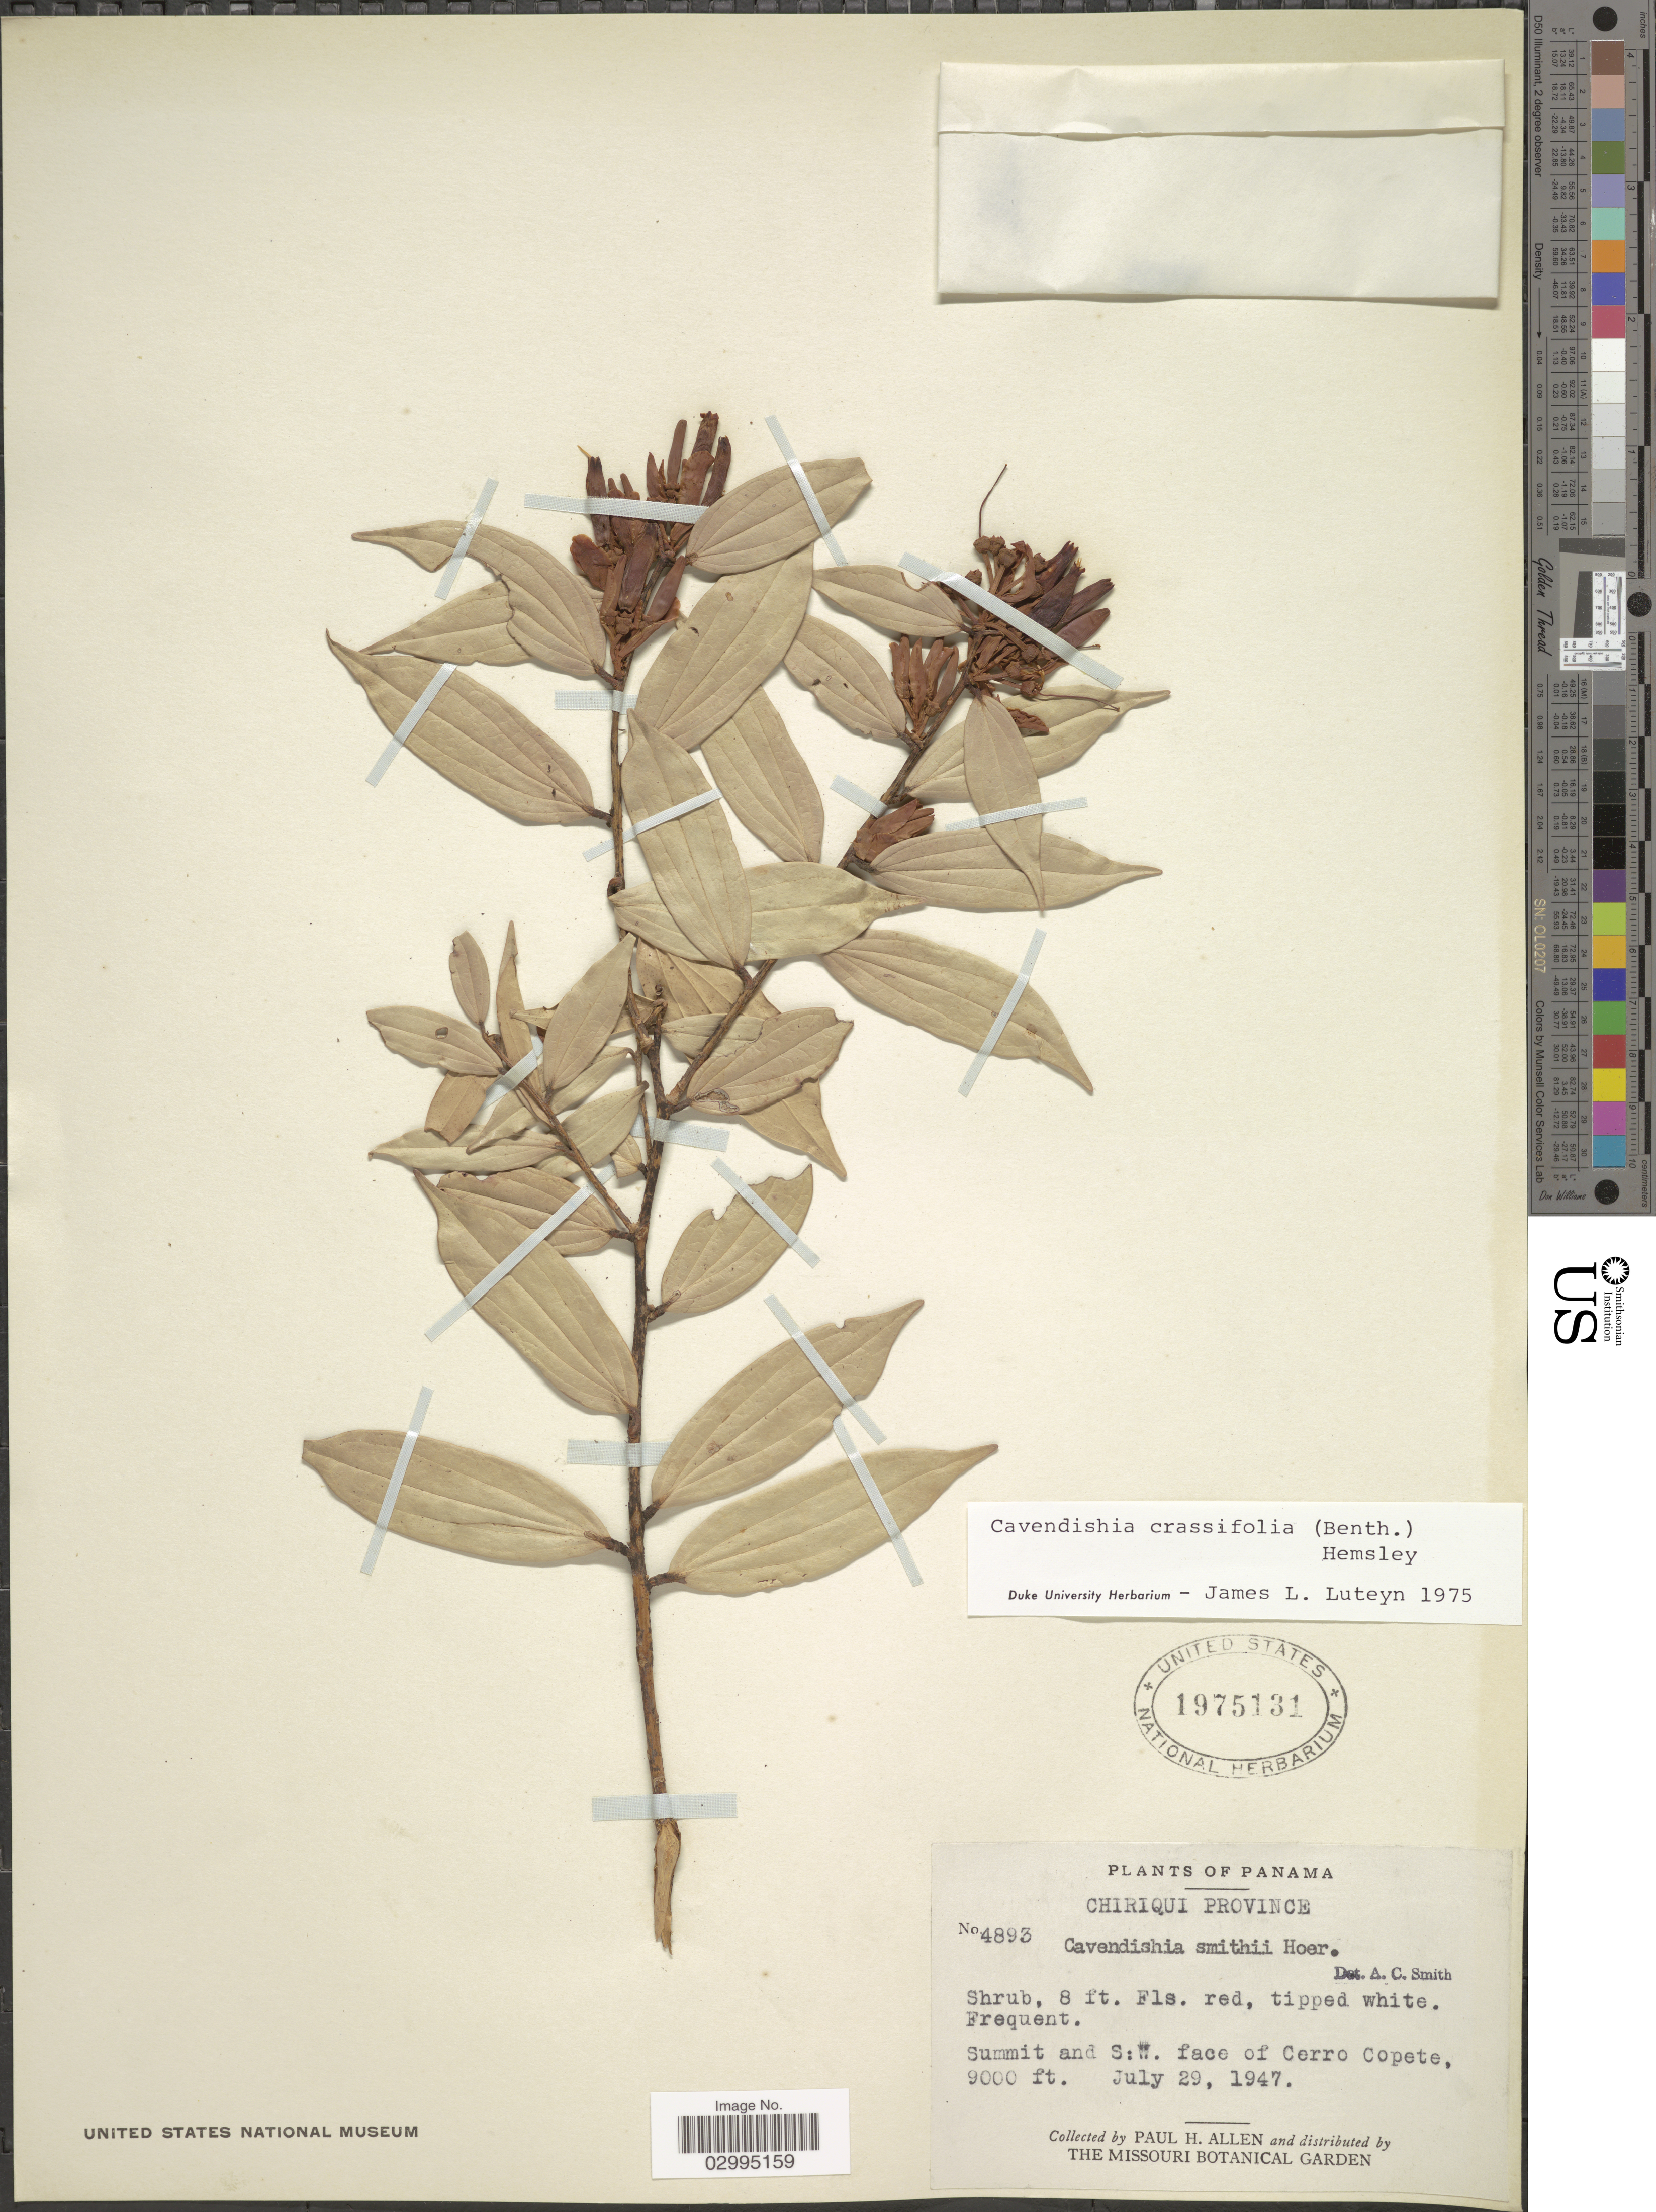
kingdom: Plantae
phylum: Tracheophyta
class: Magnoliopsida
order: Ericales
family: Ericaceae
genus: Cavendishia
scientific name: Cavendishia crassifolia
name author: (Benth.) Hemsl.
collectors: P. H. Allen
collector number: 4893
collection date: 1947-07-29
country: Panama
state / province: Chiriqui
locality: Chiriqui Province. Summit and S: W. face of Cerro Copete.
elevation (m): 2743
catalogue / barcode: US 1975131